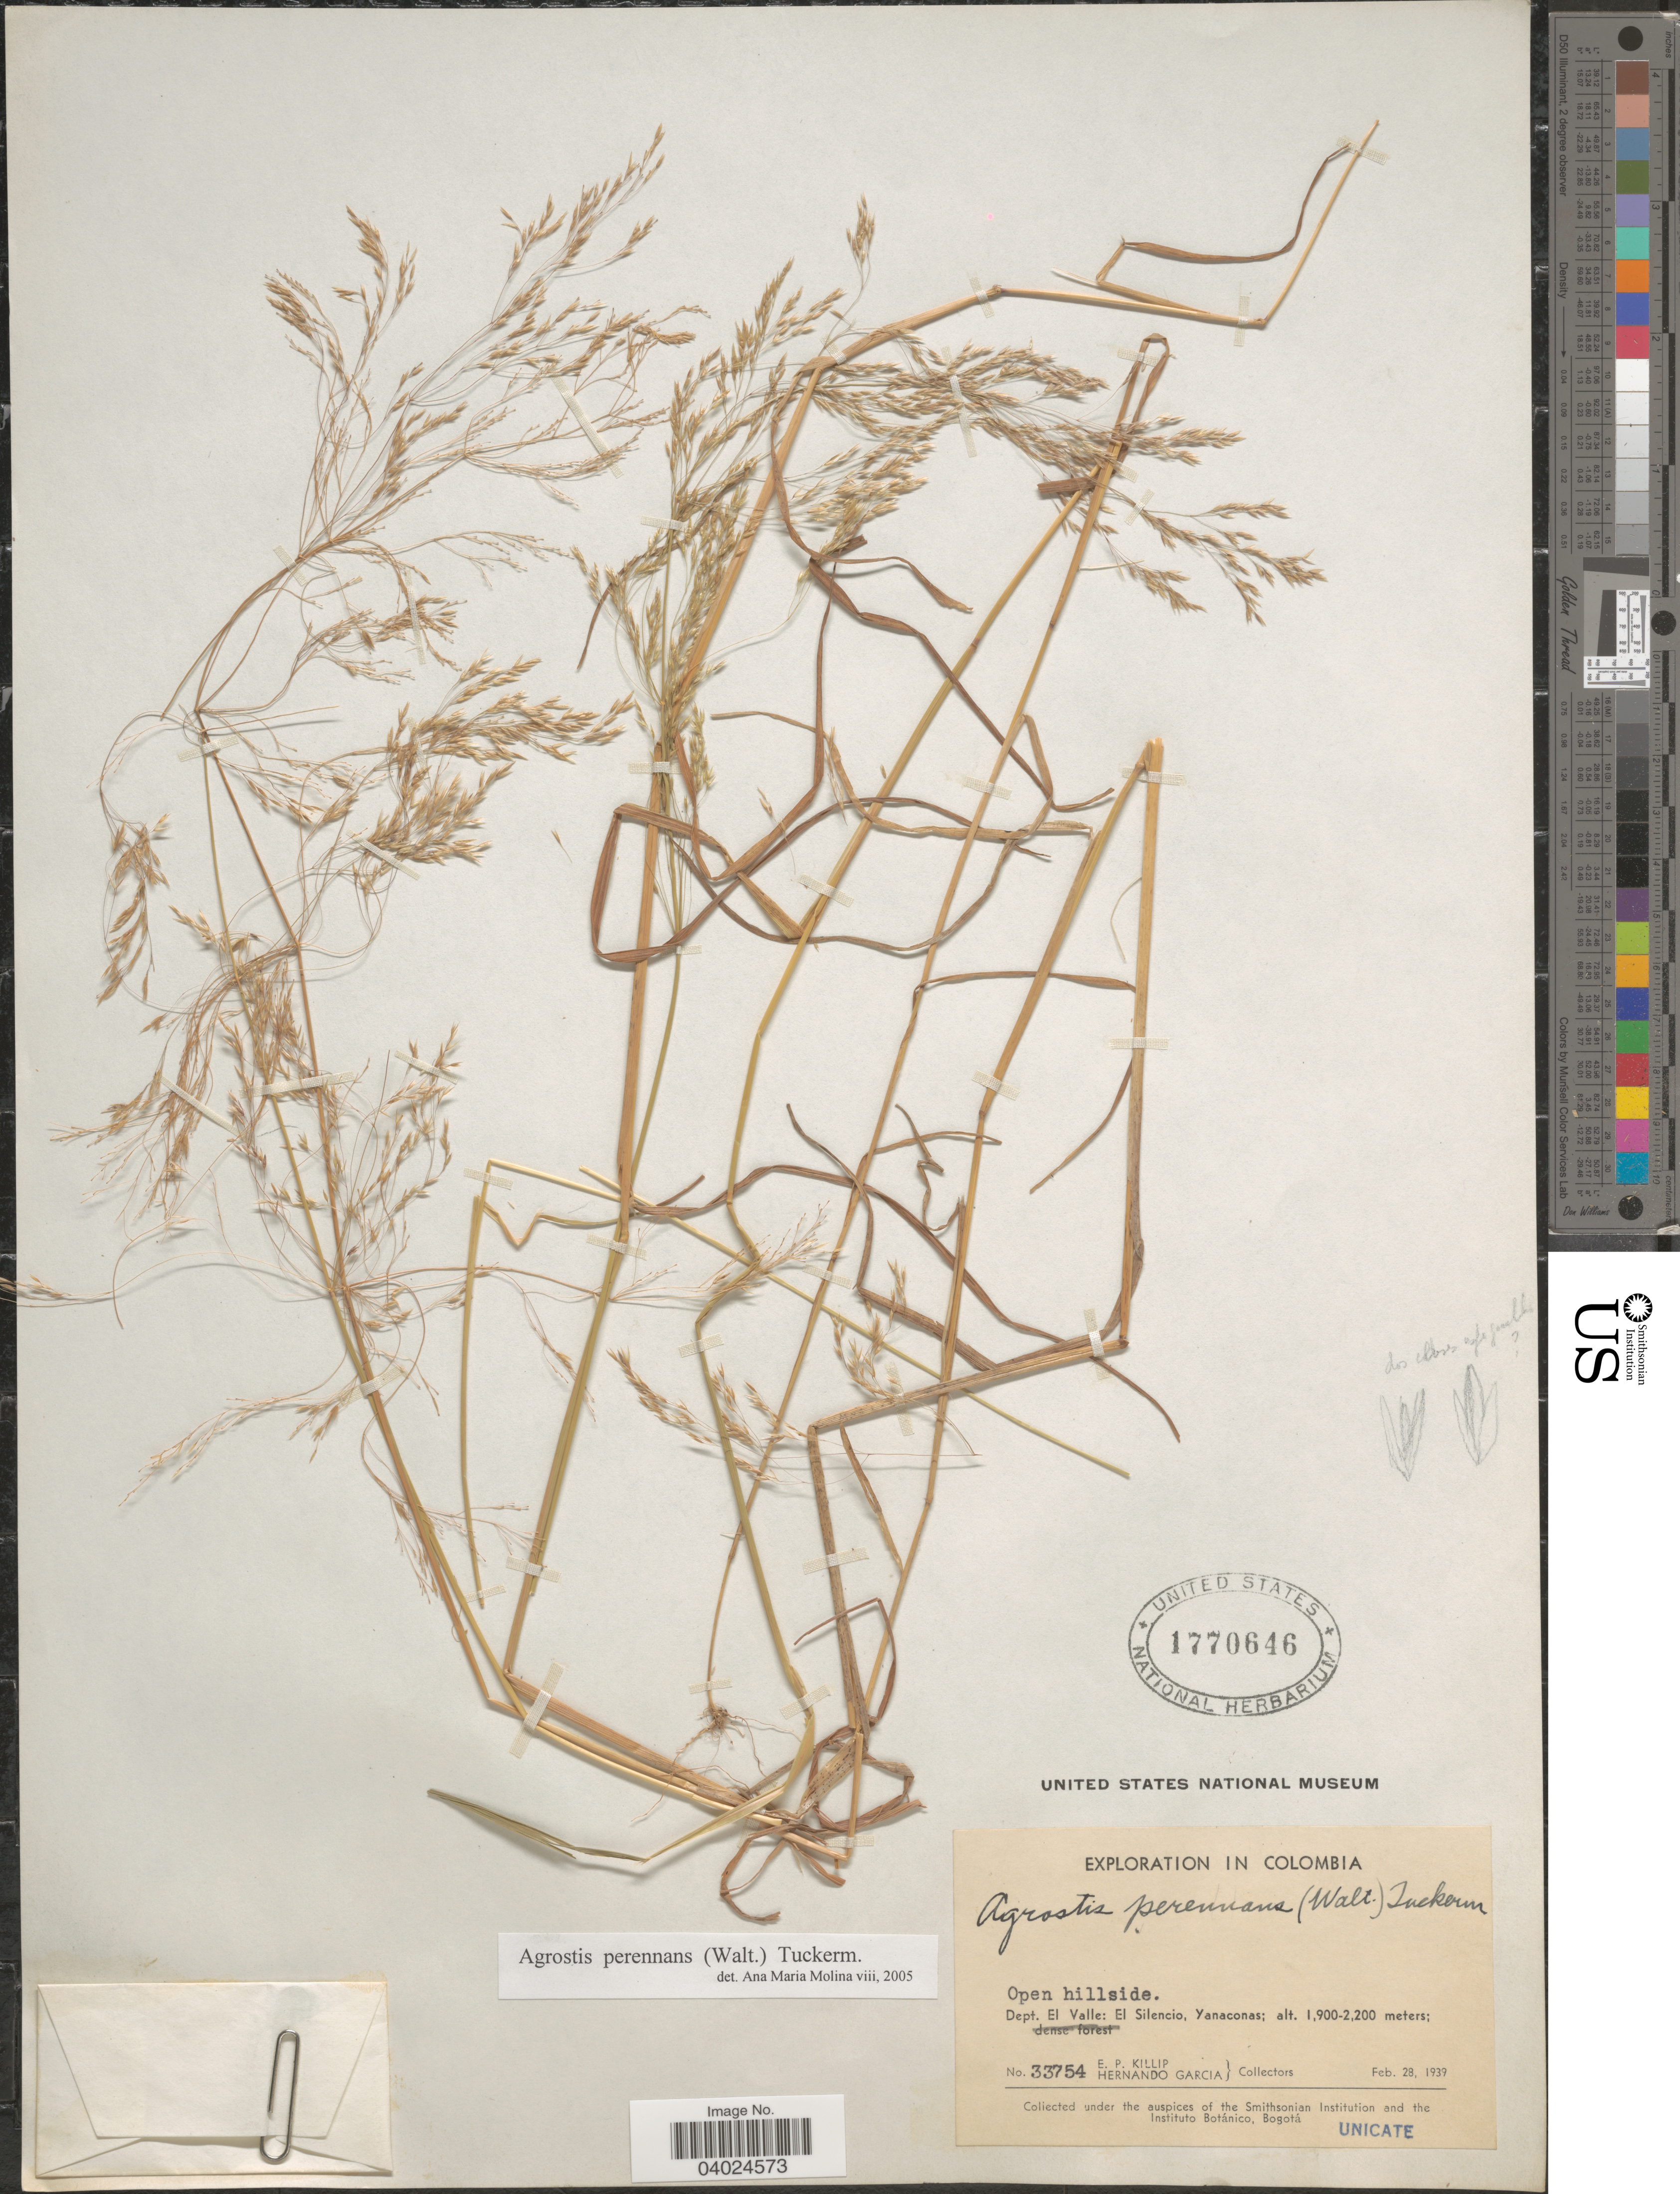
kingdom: Plantae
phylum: Tracheophyta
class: Liliopsida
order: Poales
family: Poaceae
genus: Agrostis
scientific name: Agrostis perennans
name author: (Walter) Tuck.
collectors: E. P. Killip & H. Garcia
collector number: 33754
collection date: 1939-02-28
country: Colombia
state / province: Valle del Cauca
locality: Open hillside. Dept. El Valle: El Silencio, Yanaconas.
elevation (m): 1900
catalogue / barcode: US 1770646